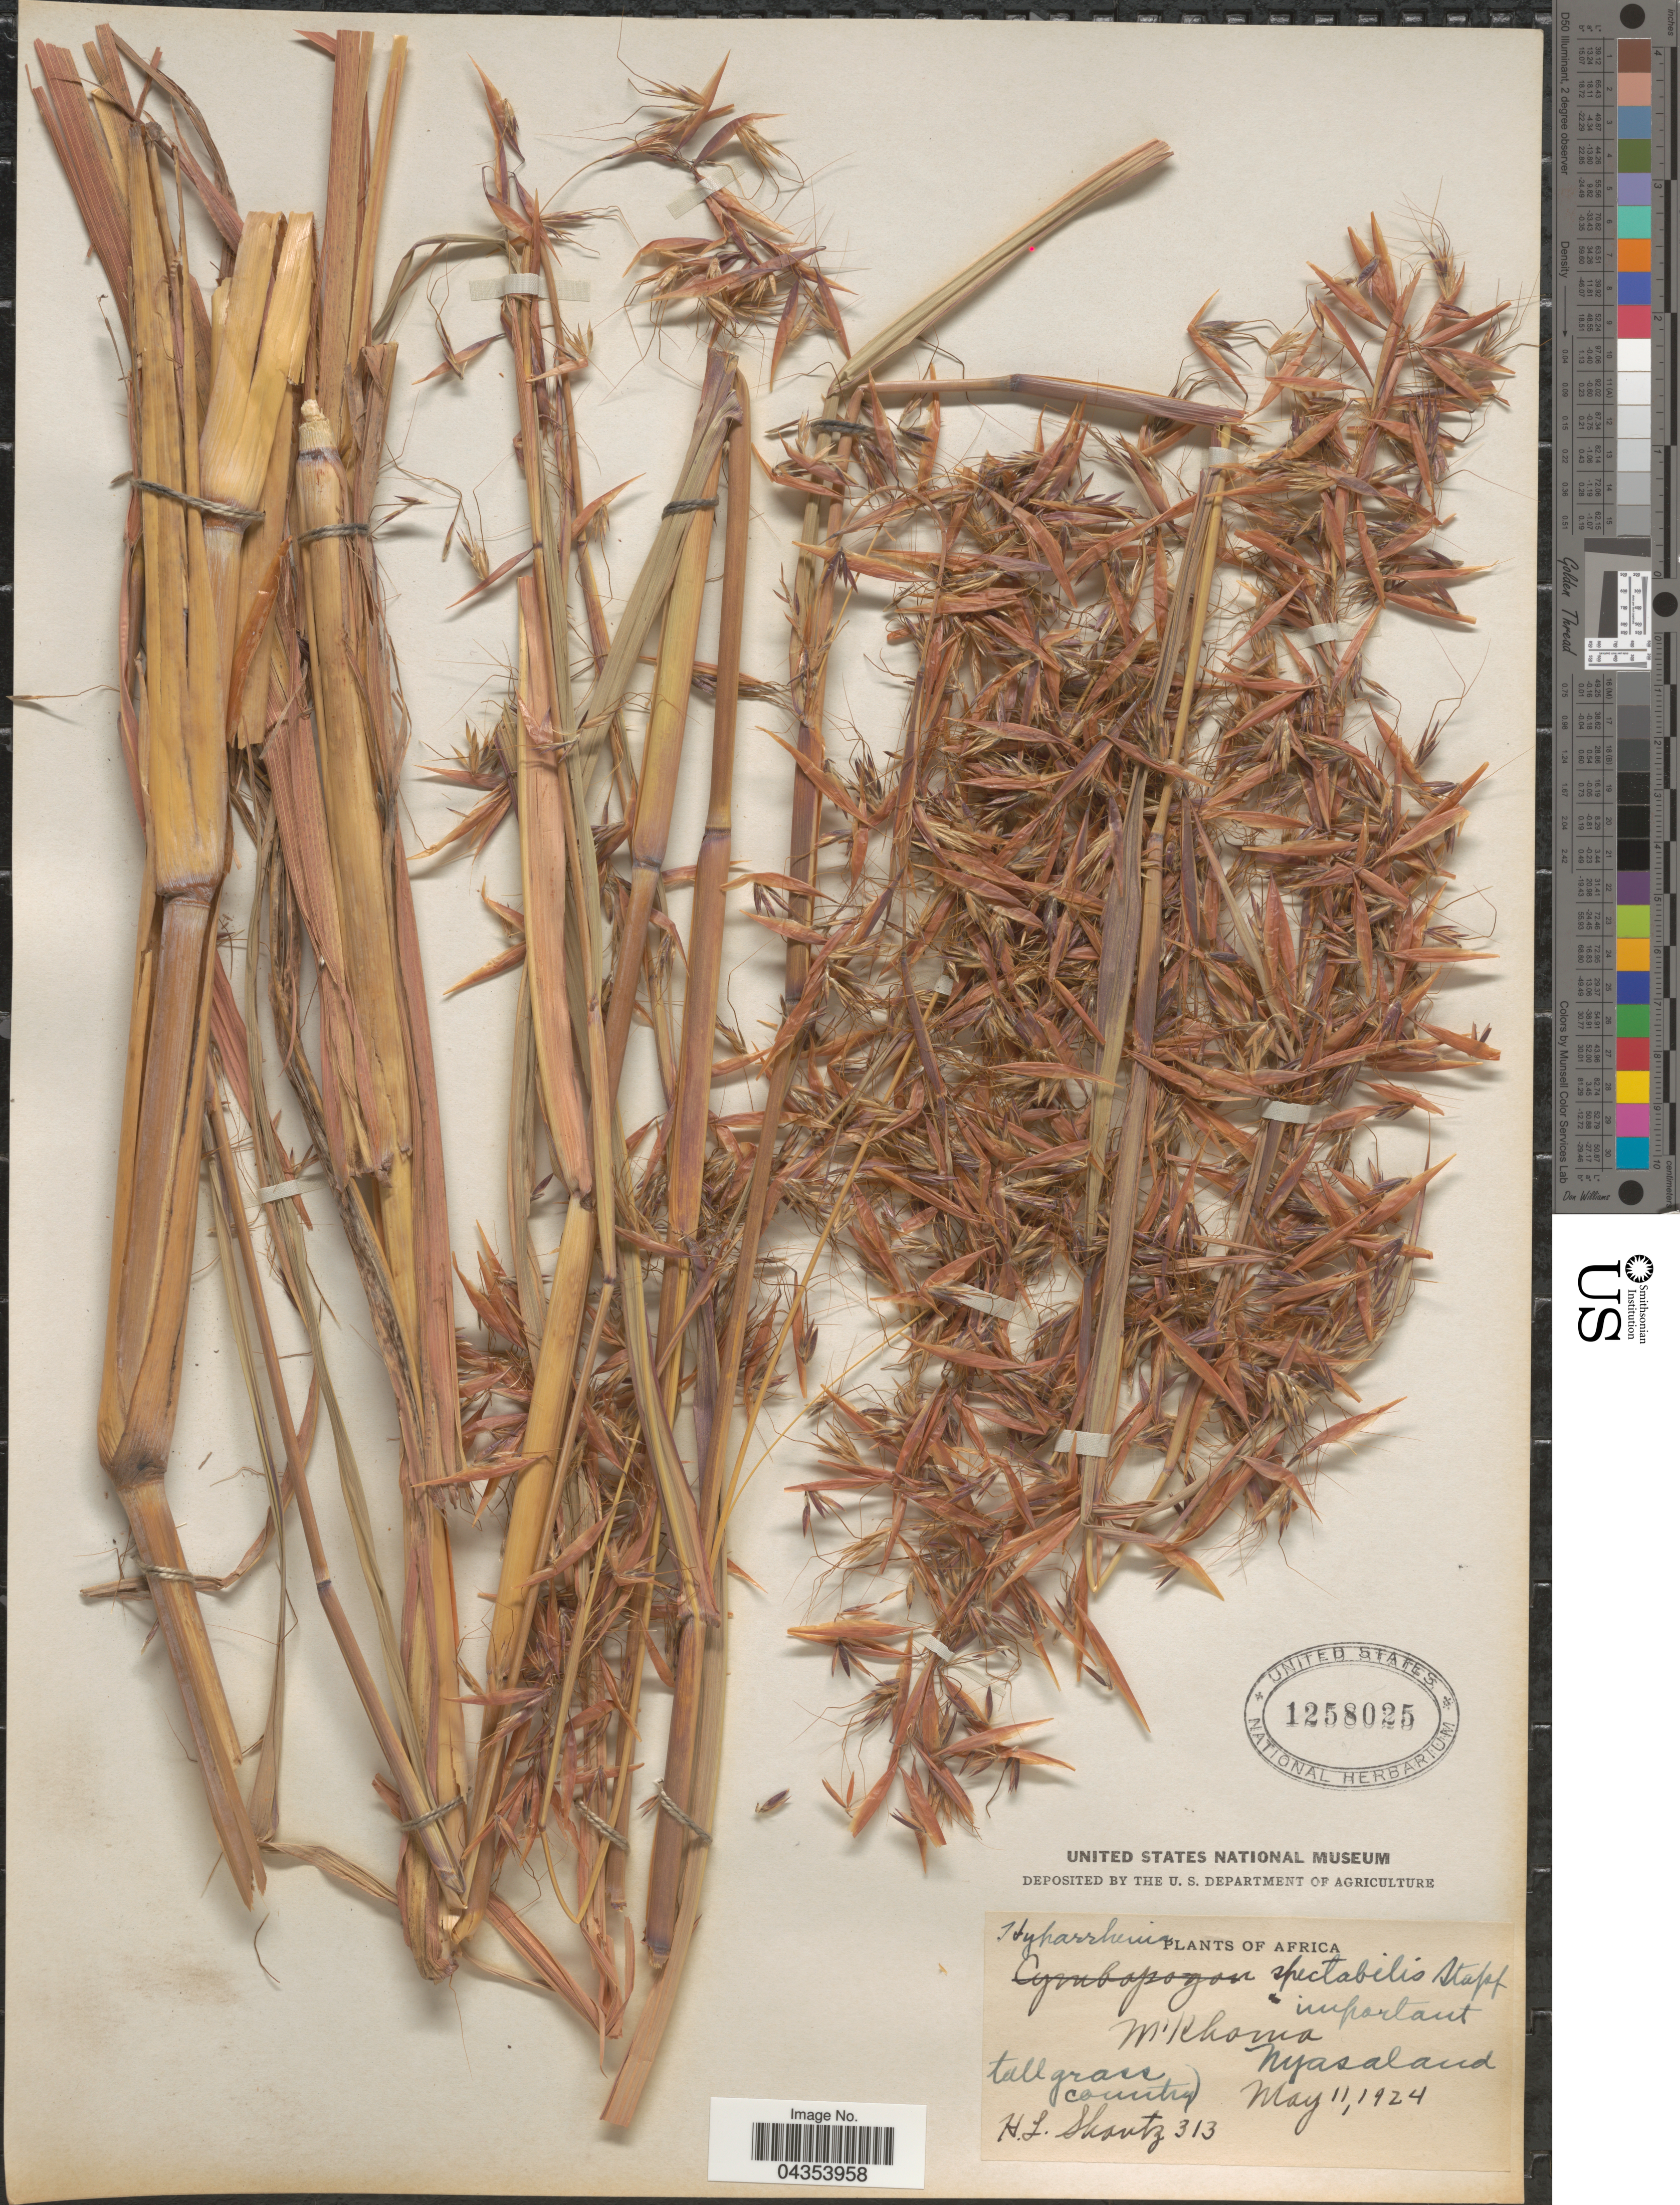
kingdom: Plantae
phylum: Tracheophyta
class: Liliopsida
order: Poales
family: Poaceae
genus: Hyparrhenia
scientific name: Hyparrhenia variabilis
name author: Stapf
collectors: H. Shantz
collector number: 313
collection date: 1924-05-11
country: Malawi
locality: M'Khoma. Nyasaland.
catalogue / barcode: US 1258025